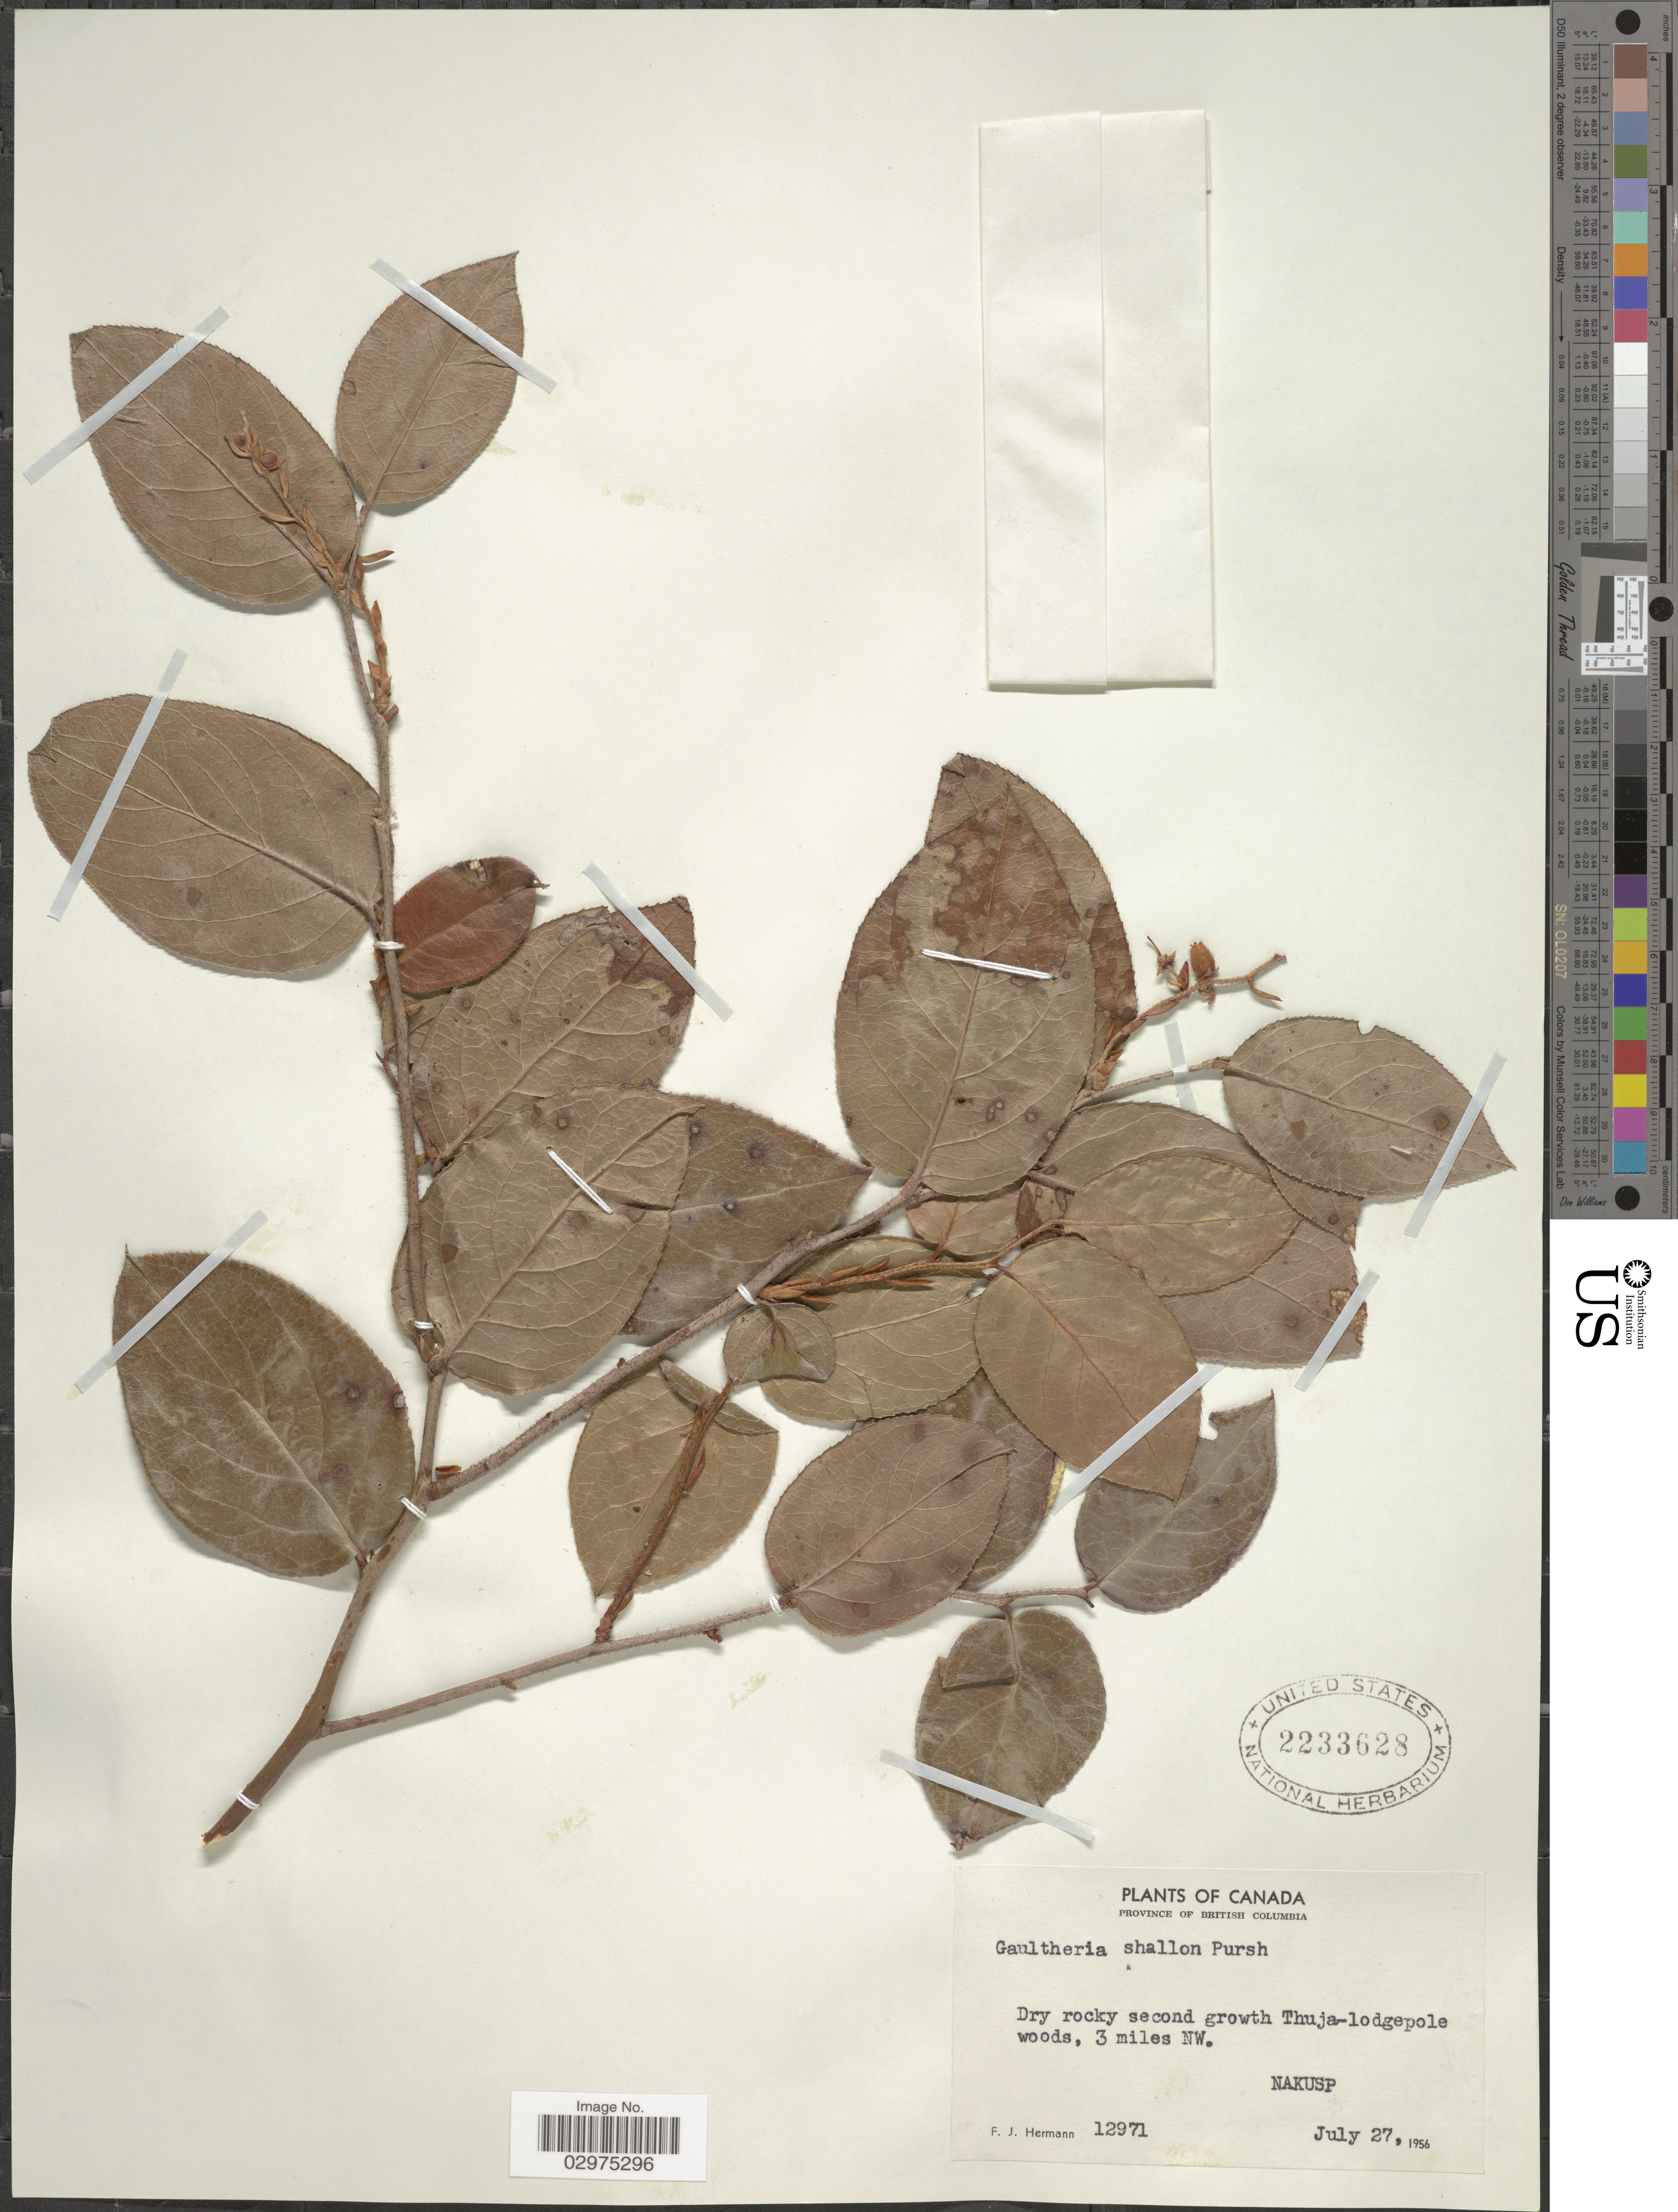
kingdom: Plantae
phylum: Tracheophyta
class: Magnoliopsida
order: Ericales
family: Ericaceae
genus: Gaultheria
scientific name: Gaultheria shallon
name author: Pursh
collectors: F. J. Hermann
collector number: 12971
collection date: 1956-07-27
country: Canada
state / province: British Columbia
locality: Dry rocky second growth Thuja-lodgepole woods, 3 miles NW. Nakusp.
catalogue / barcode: US 2233628